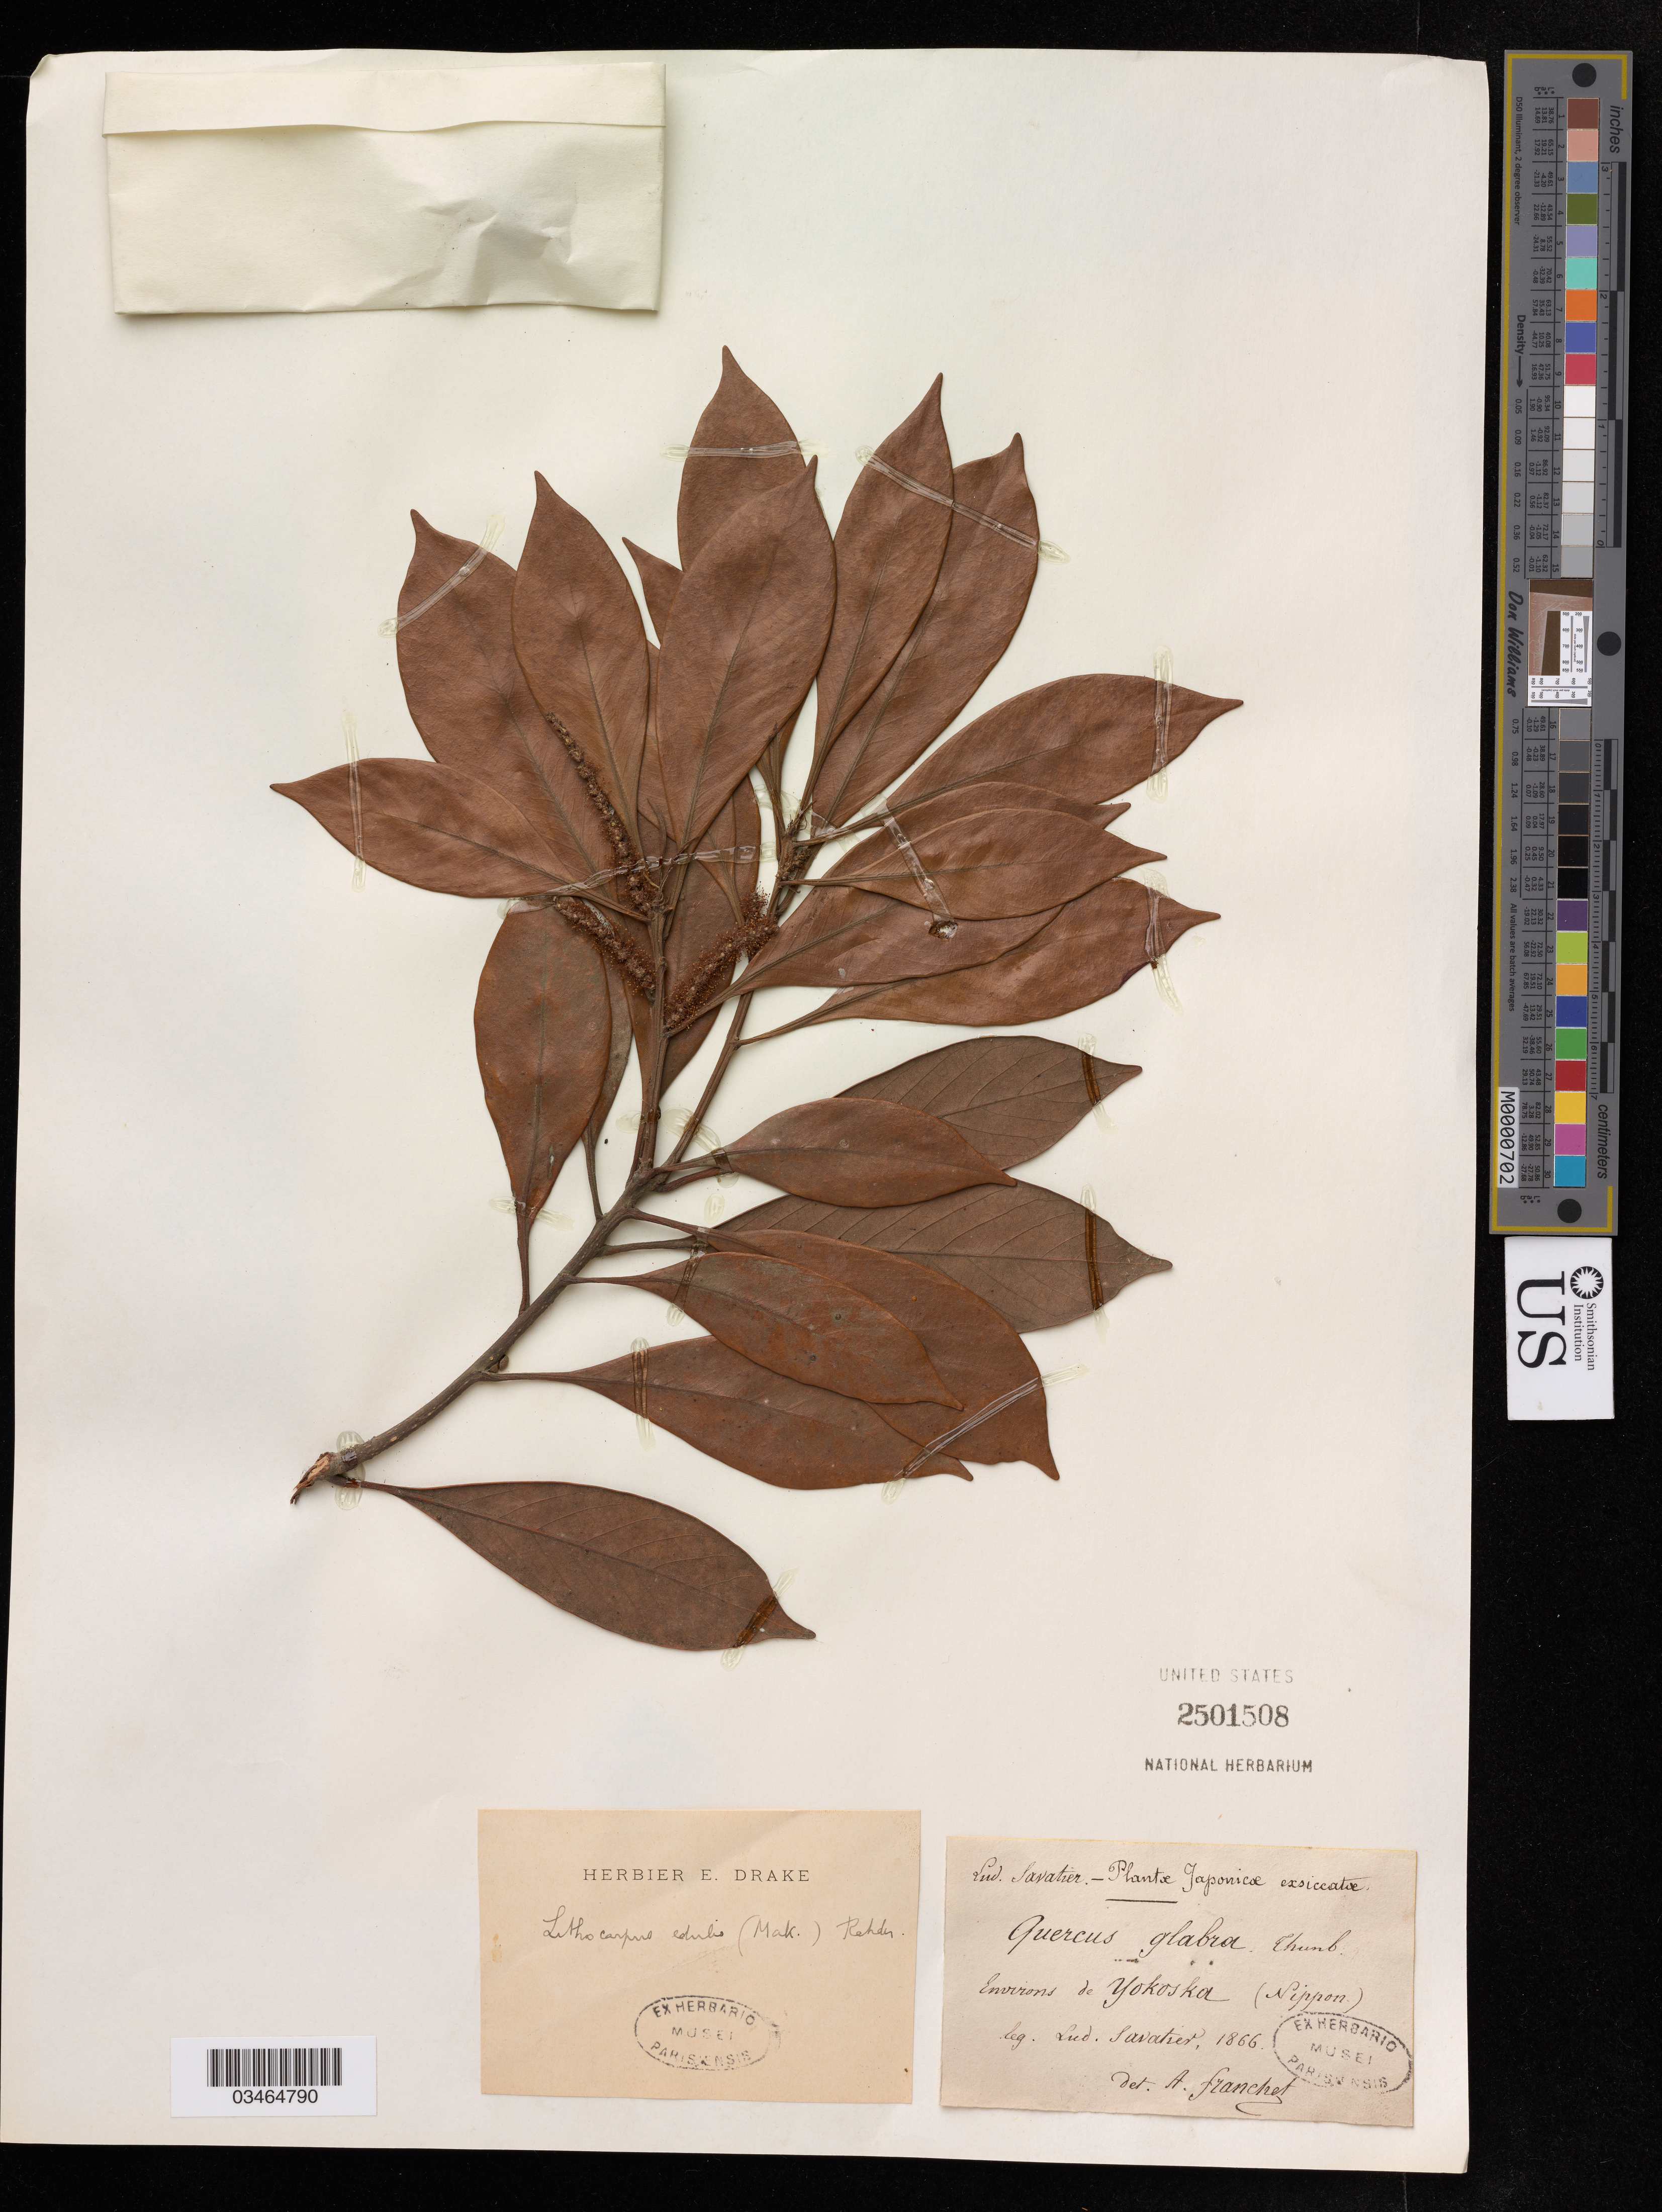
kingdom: Plantae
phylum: Tracheophyta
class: Magnoliopsida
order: Fagales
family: Fagaceae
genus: Quercus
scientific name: Quercus glabra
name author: Thunb.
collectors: L. Savatier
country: Japan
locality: Environs de Yokoska (Nippon).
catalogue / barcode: US 2501508